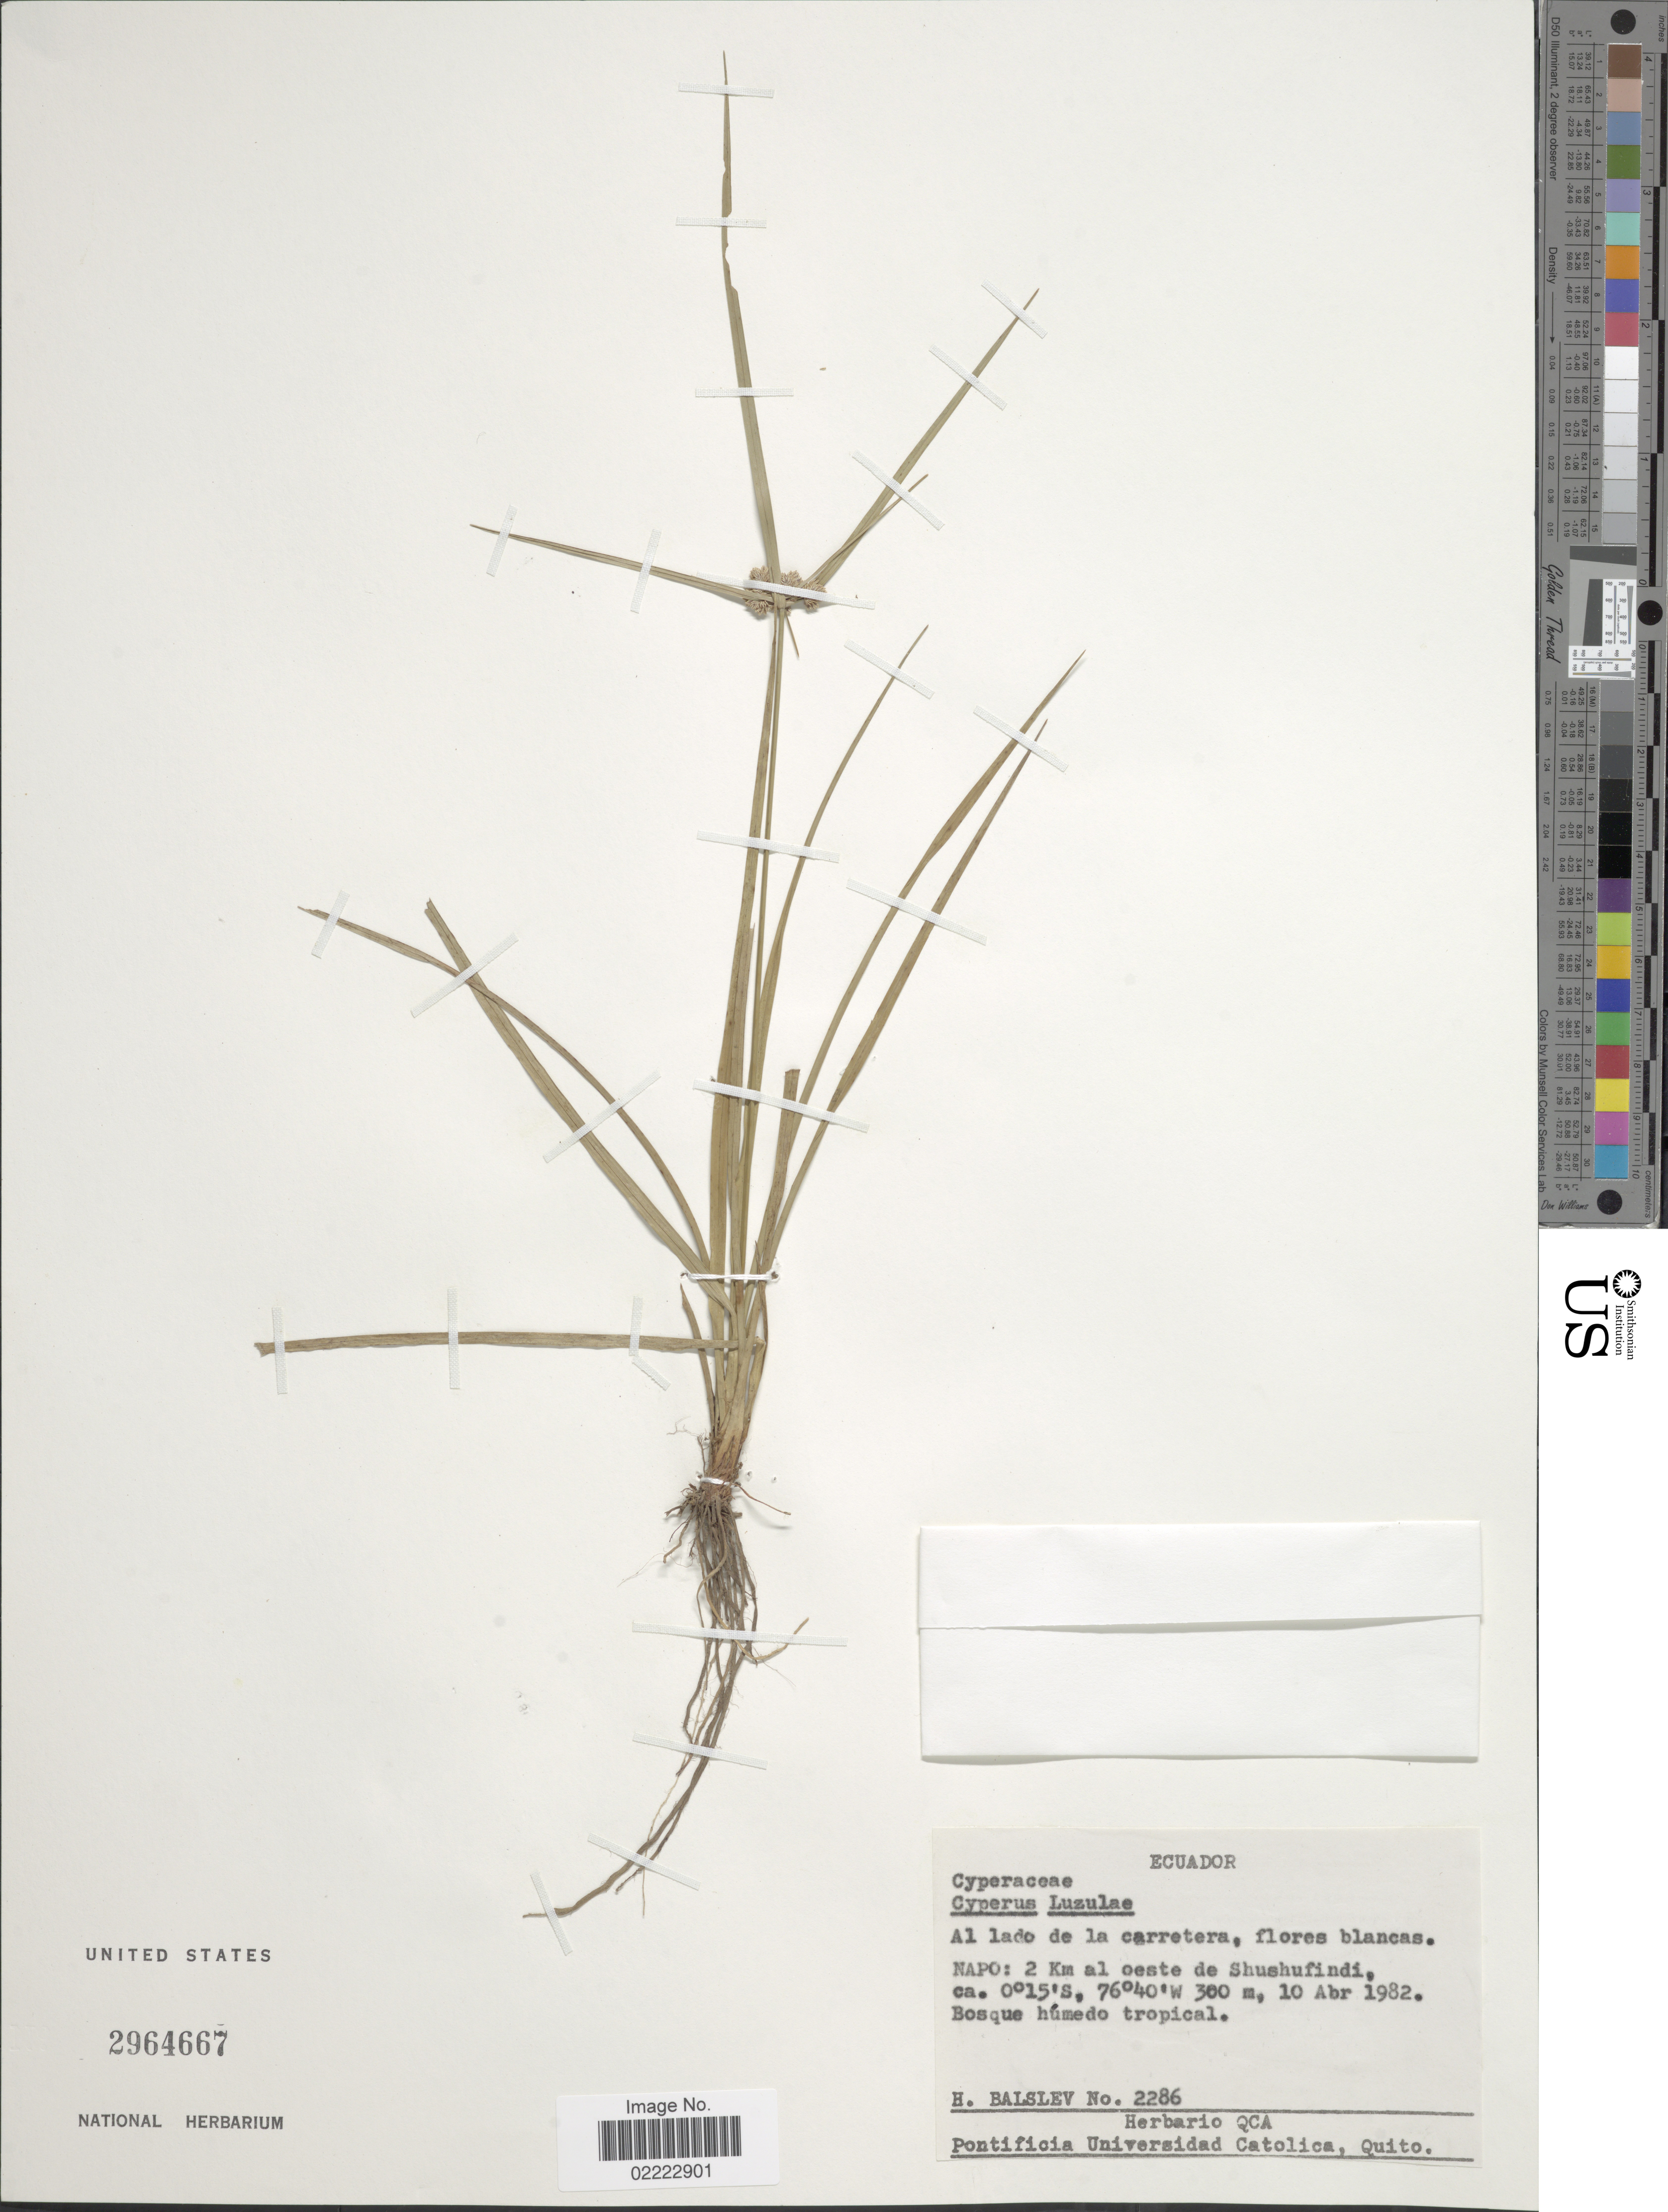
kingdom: Plantae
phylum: Tracheophyta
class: Liliopsida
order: Poales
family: Cyperaceae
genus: Cyperus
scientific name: Cyperus luzulae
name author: (L.) Rottb. ex Retz.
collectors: H. Balslev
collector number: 2286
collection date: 1982-04-10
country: Ecuador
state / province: Napo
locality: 2 Km al oeste de Shushufindi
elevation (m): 300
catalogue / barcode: US 2964667